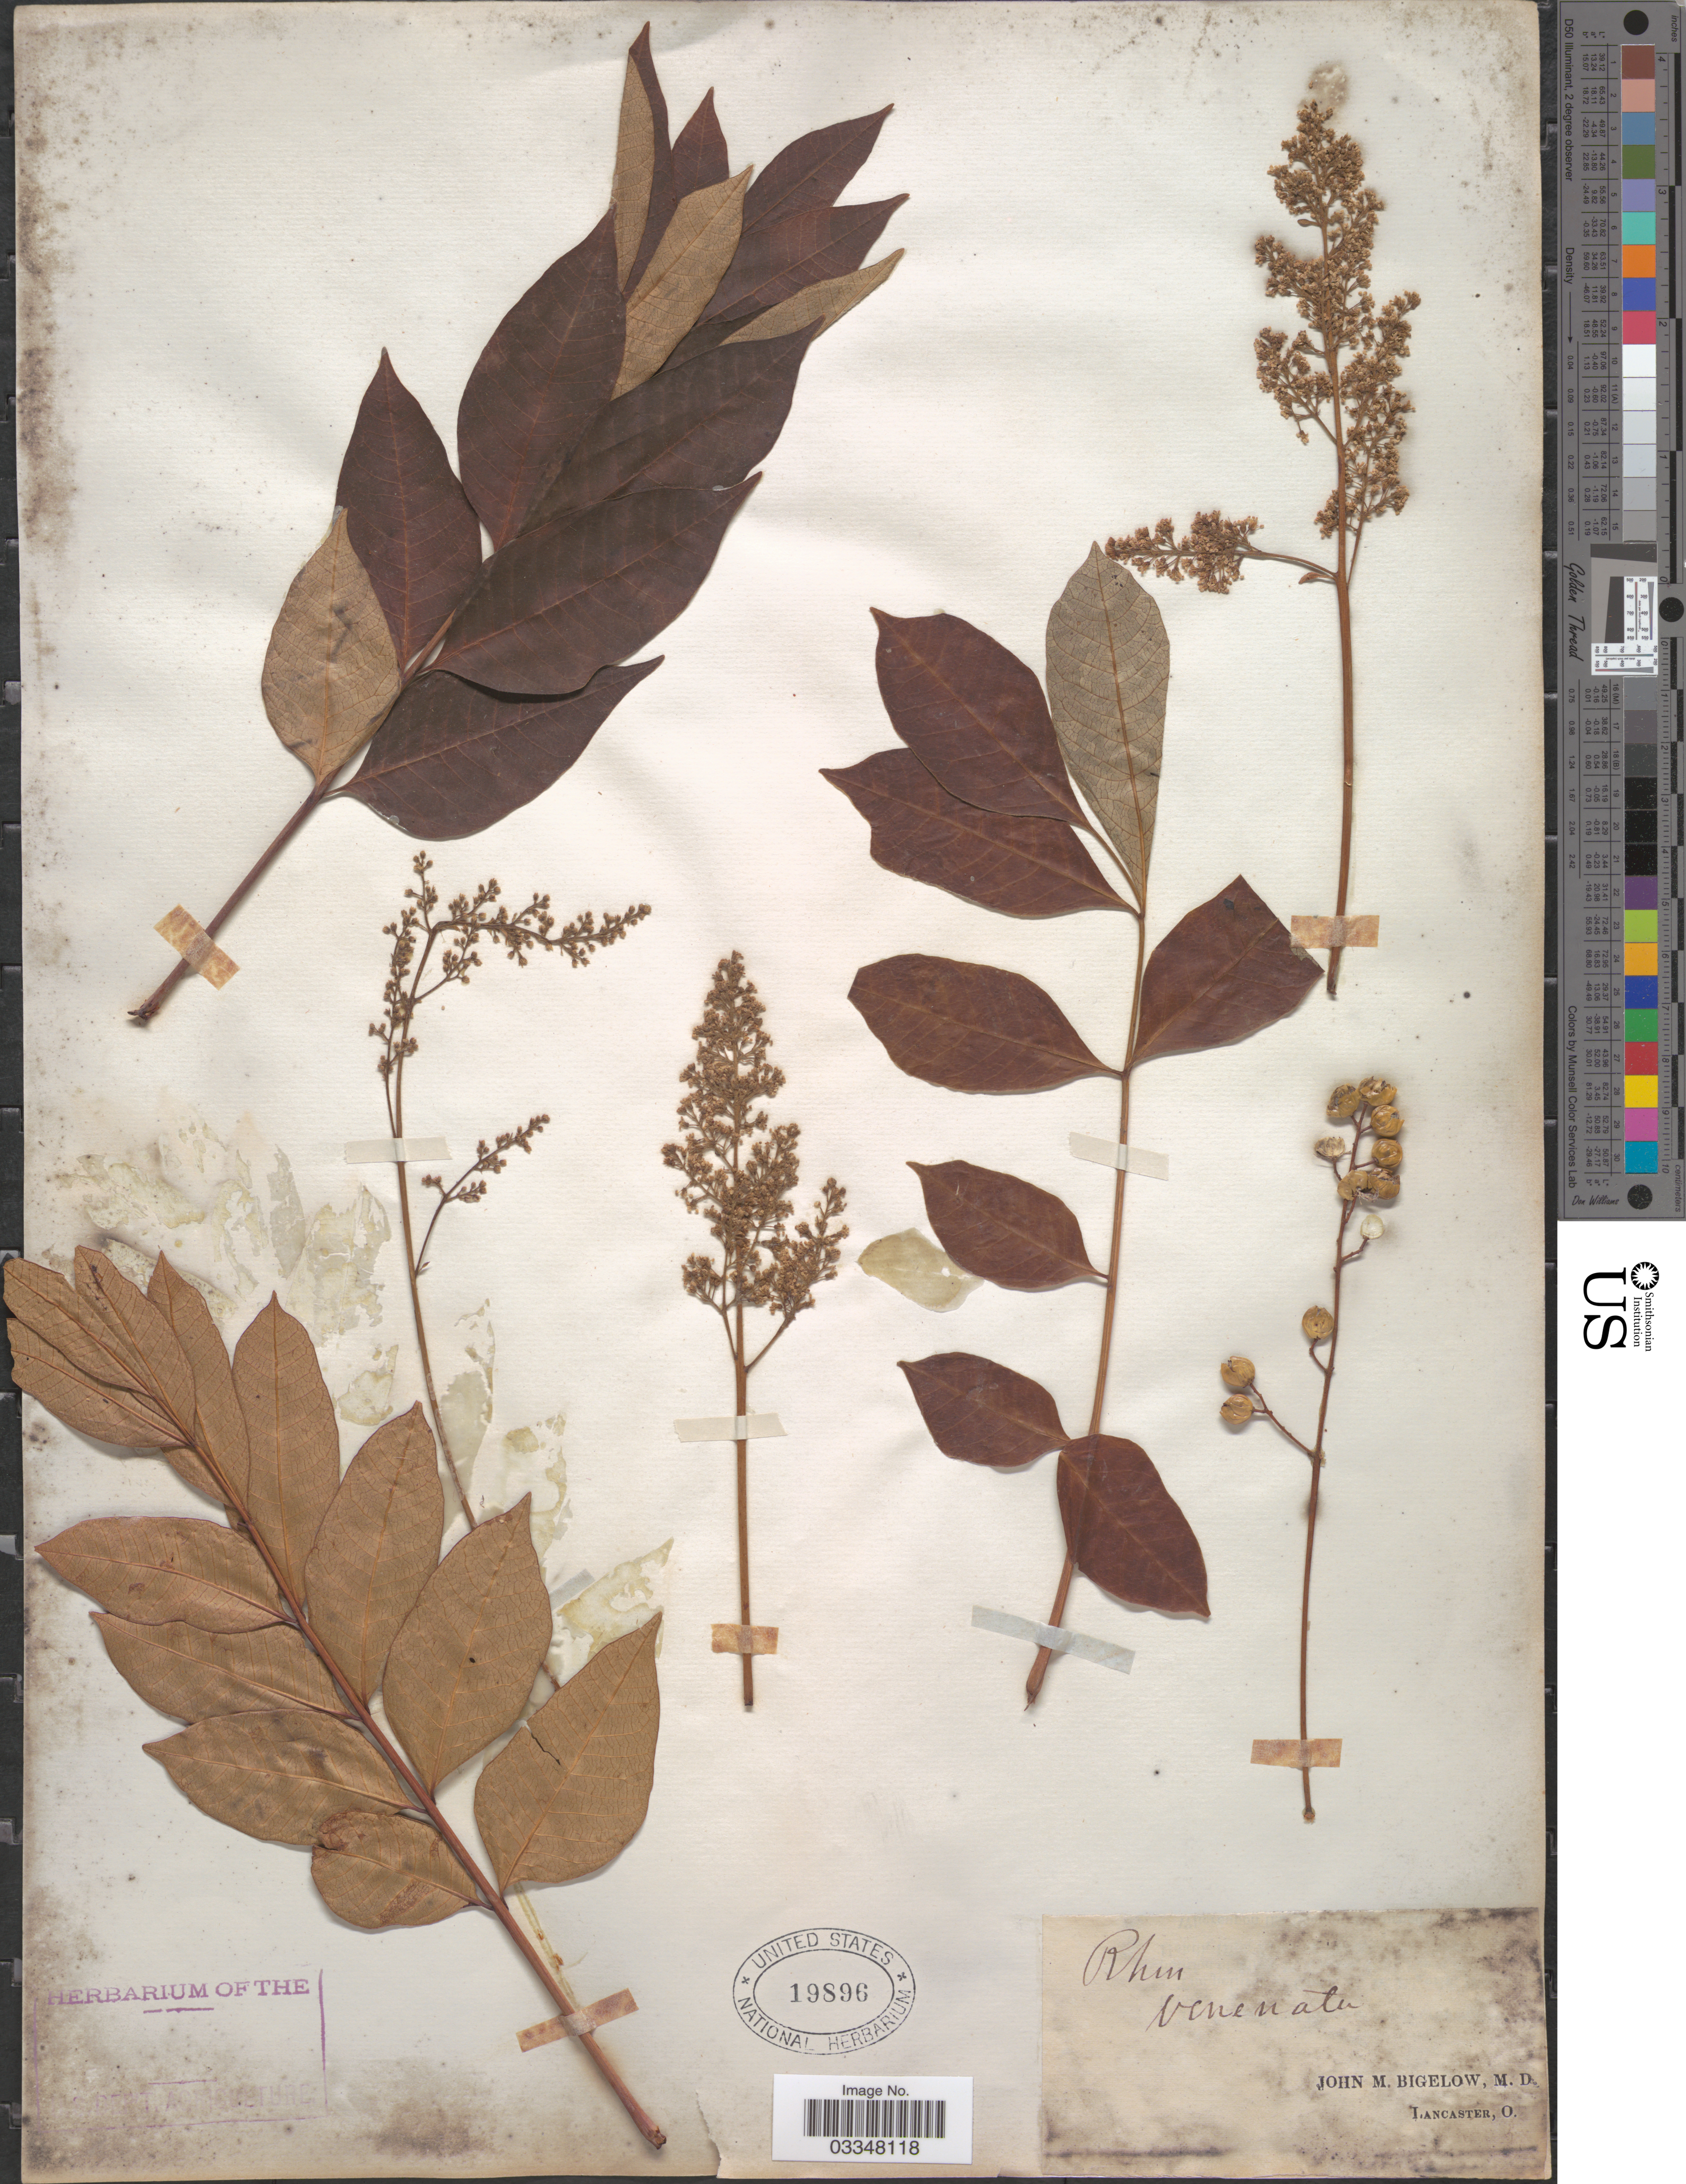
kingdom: Plantae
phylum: Tracheophyta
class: Magnoliopsida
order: Sapindales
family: Anacardiaceae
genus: Toxicodendron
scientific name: Toxicodendron vernix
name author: (L.) Kuntze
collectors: J. M. Bigelow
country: United States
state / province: Ohio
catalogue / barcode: US 19896